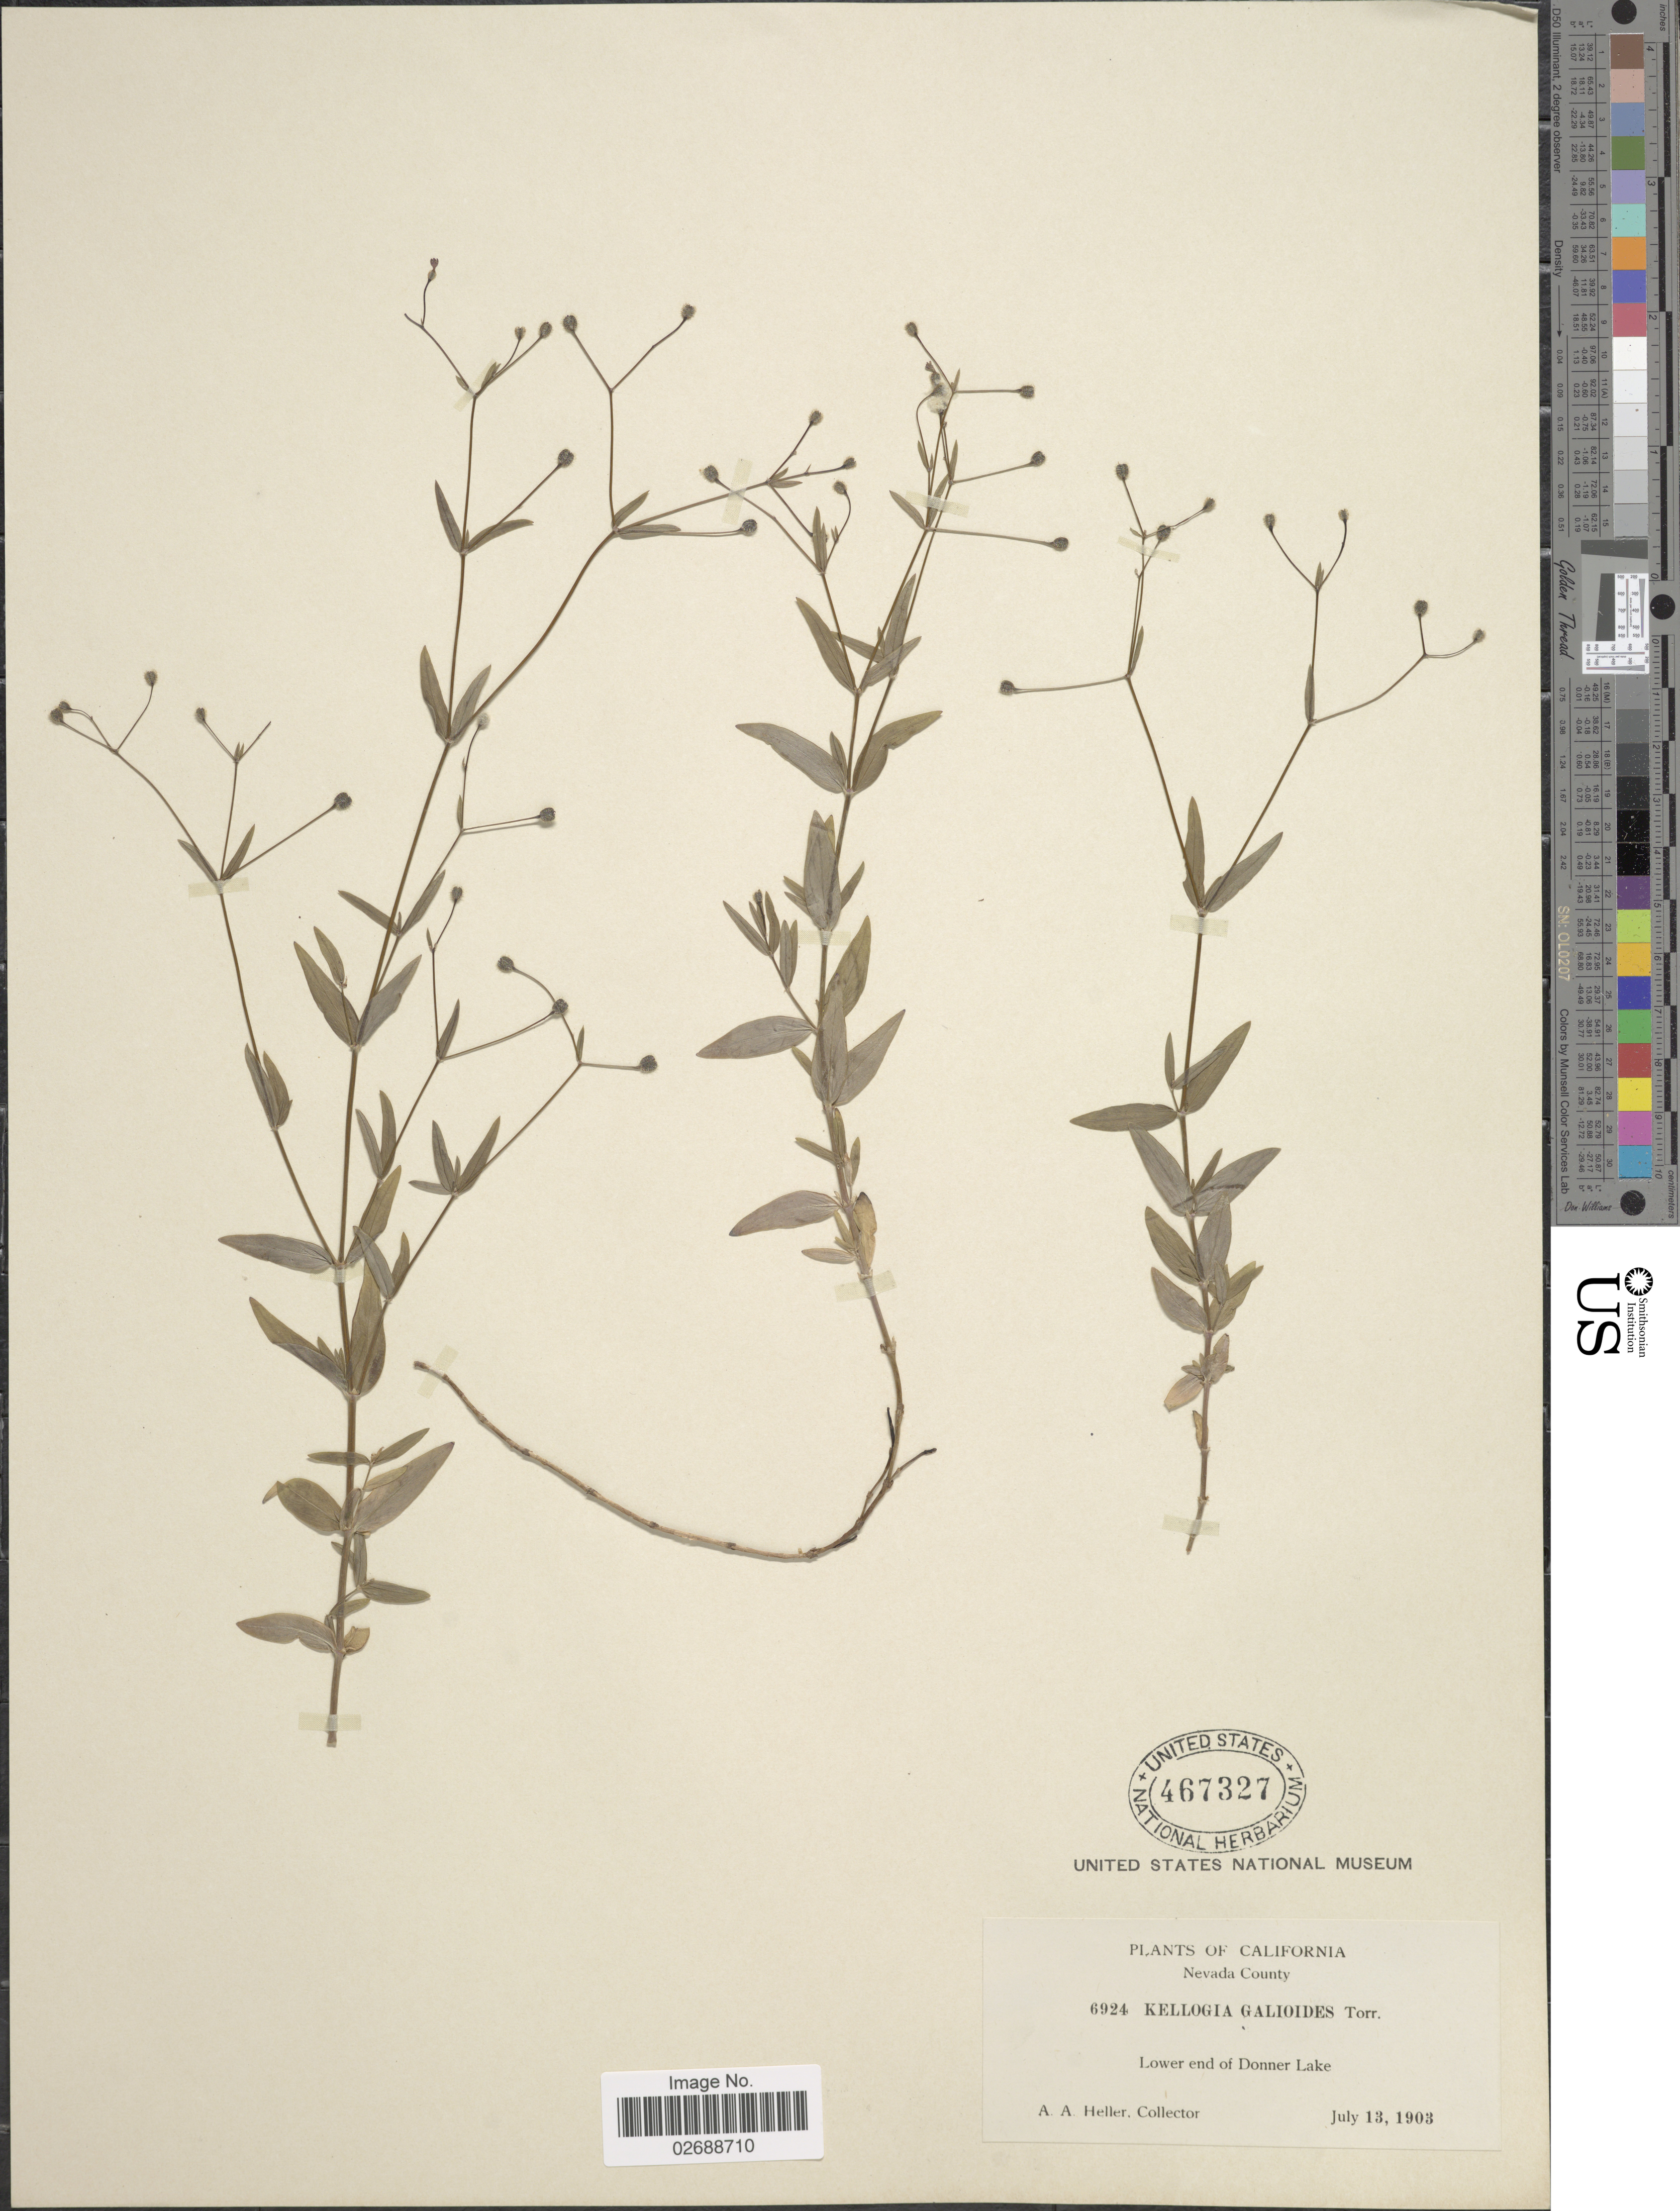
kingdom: Plantae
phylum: Tracheophyta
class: Magnoliopsida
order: Gentianales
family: Rubiaceae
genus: Kelloggia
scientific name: Kelloggia galioides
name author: Torr.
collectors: A. A. Heller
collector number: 6924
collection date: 1903-07-13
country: United States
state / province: California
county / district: Nevada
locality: Nevada County. Lower end of Donner Lake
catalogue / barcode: US 467327